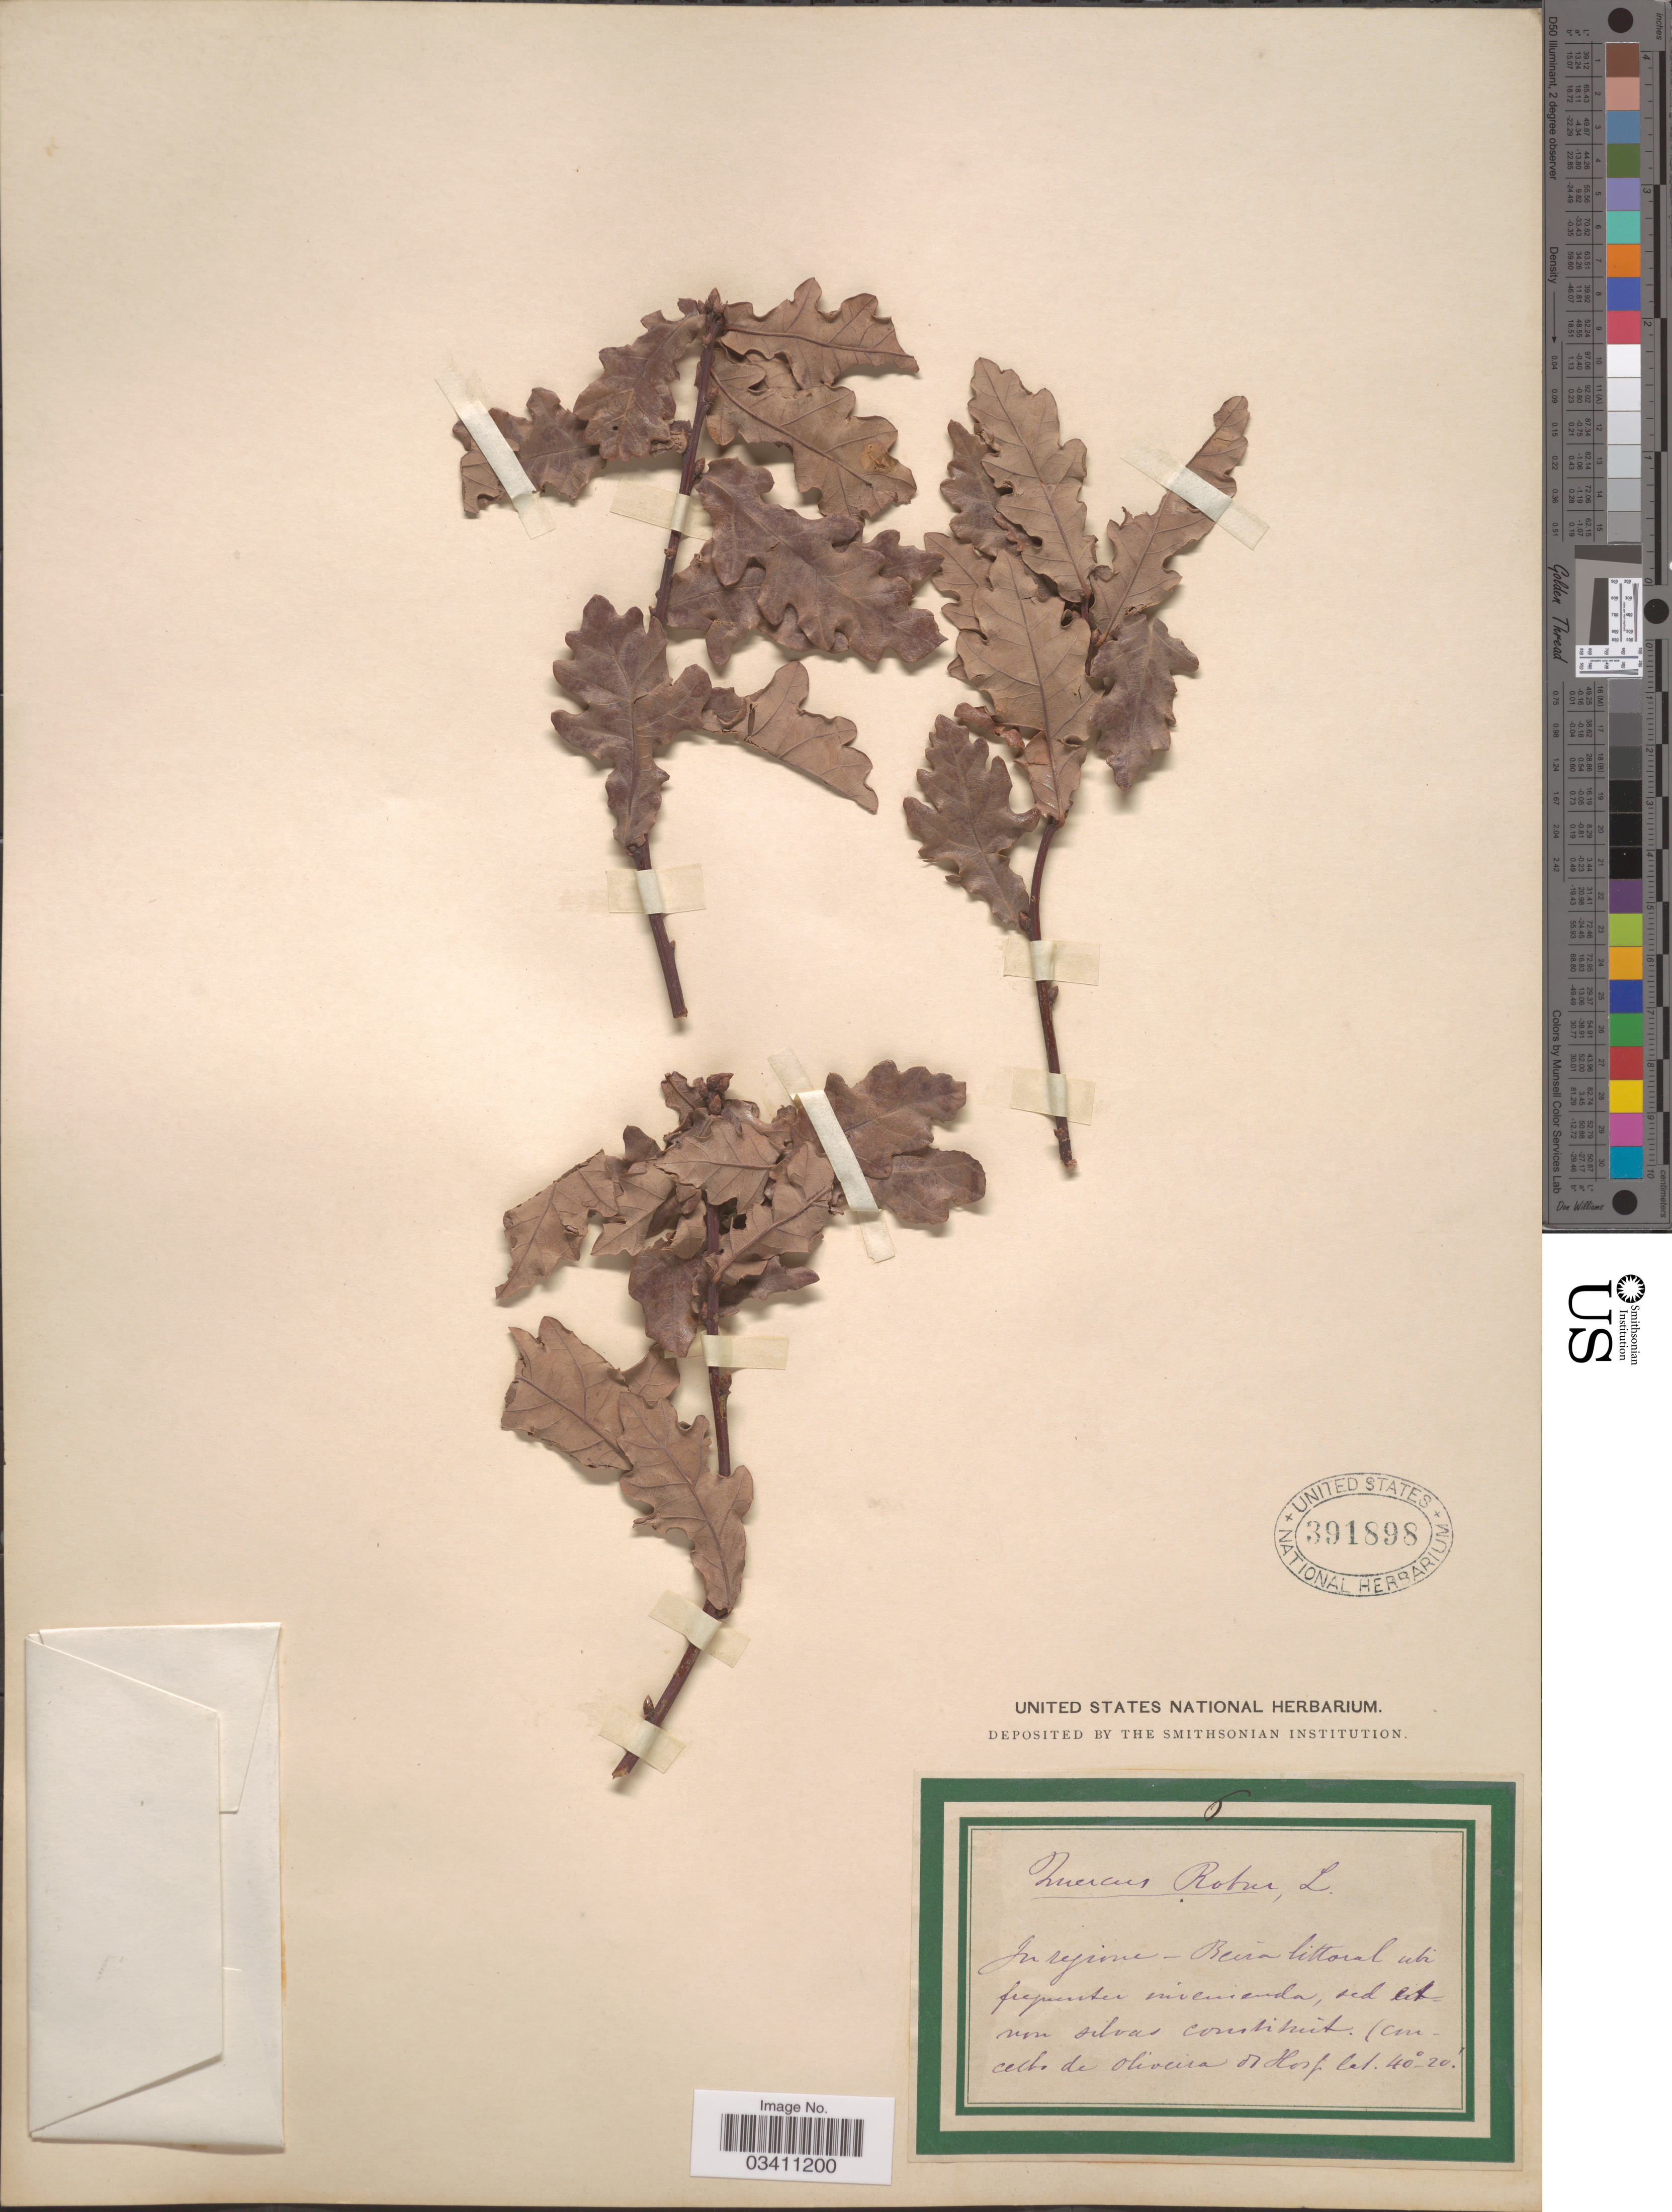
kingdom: Plantae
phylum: Tracheophyta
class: Magnoliopsida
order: Fagales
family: Fagaceae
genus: Quercus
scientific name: Quercus robur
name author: L.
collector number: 6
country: Portugal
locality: In regione - Beira littoral ubi frequenter mienienda, sed lit non silvas constituit. (cm-celbo de oliveira de Hosf. [interpreted]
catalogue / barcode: US 391898